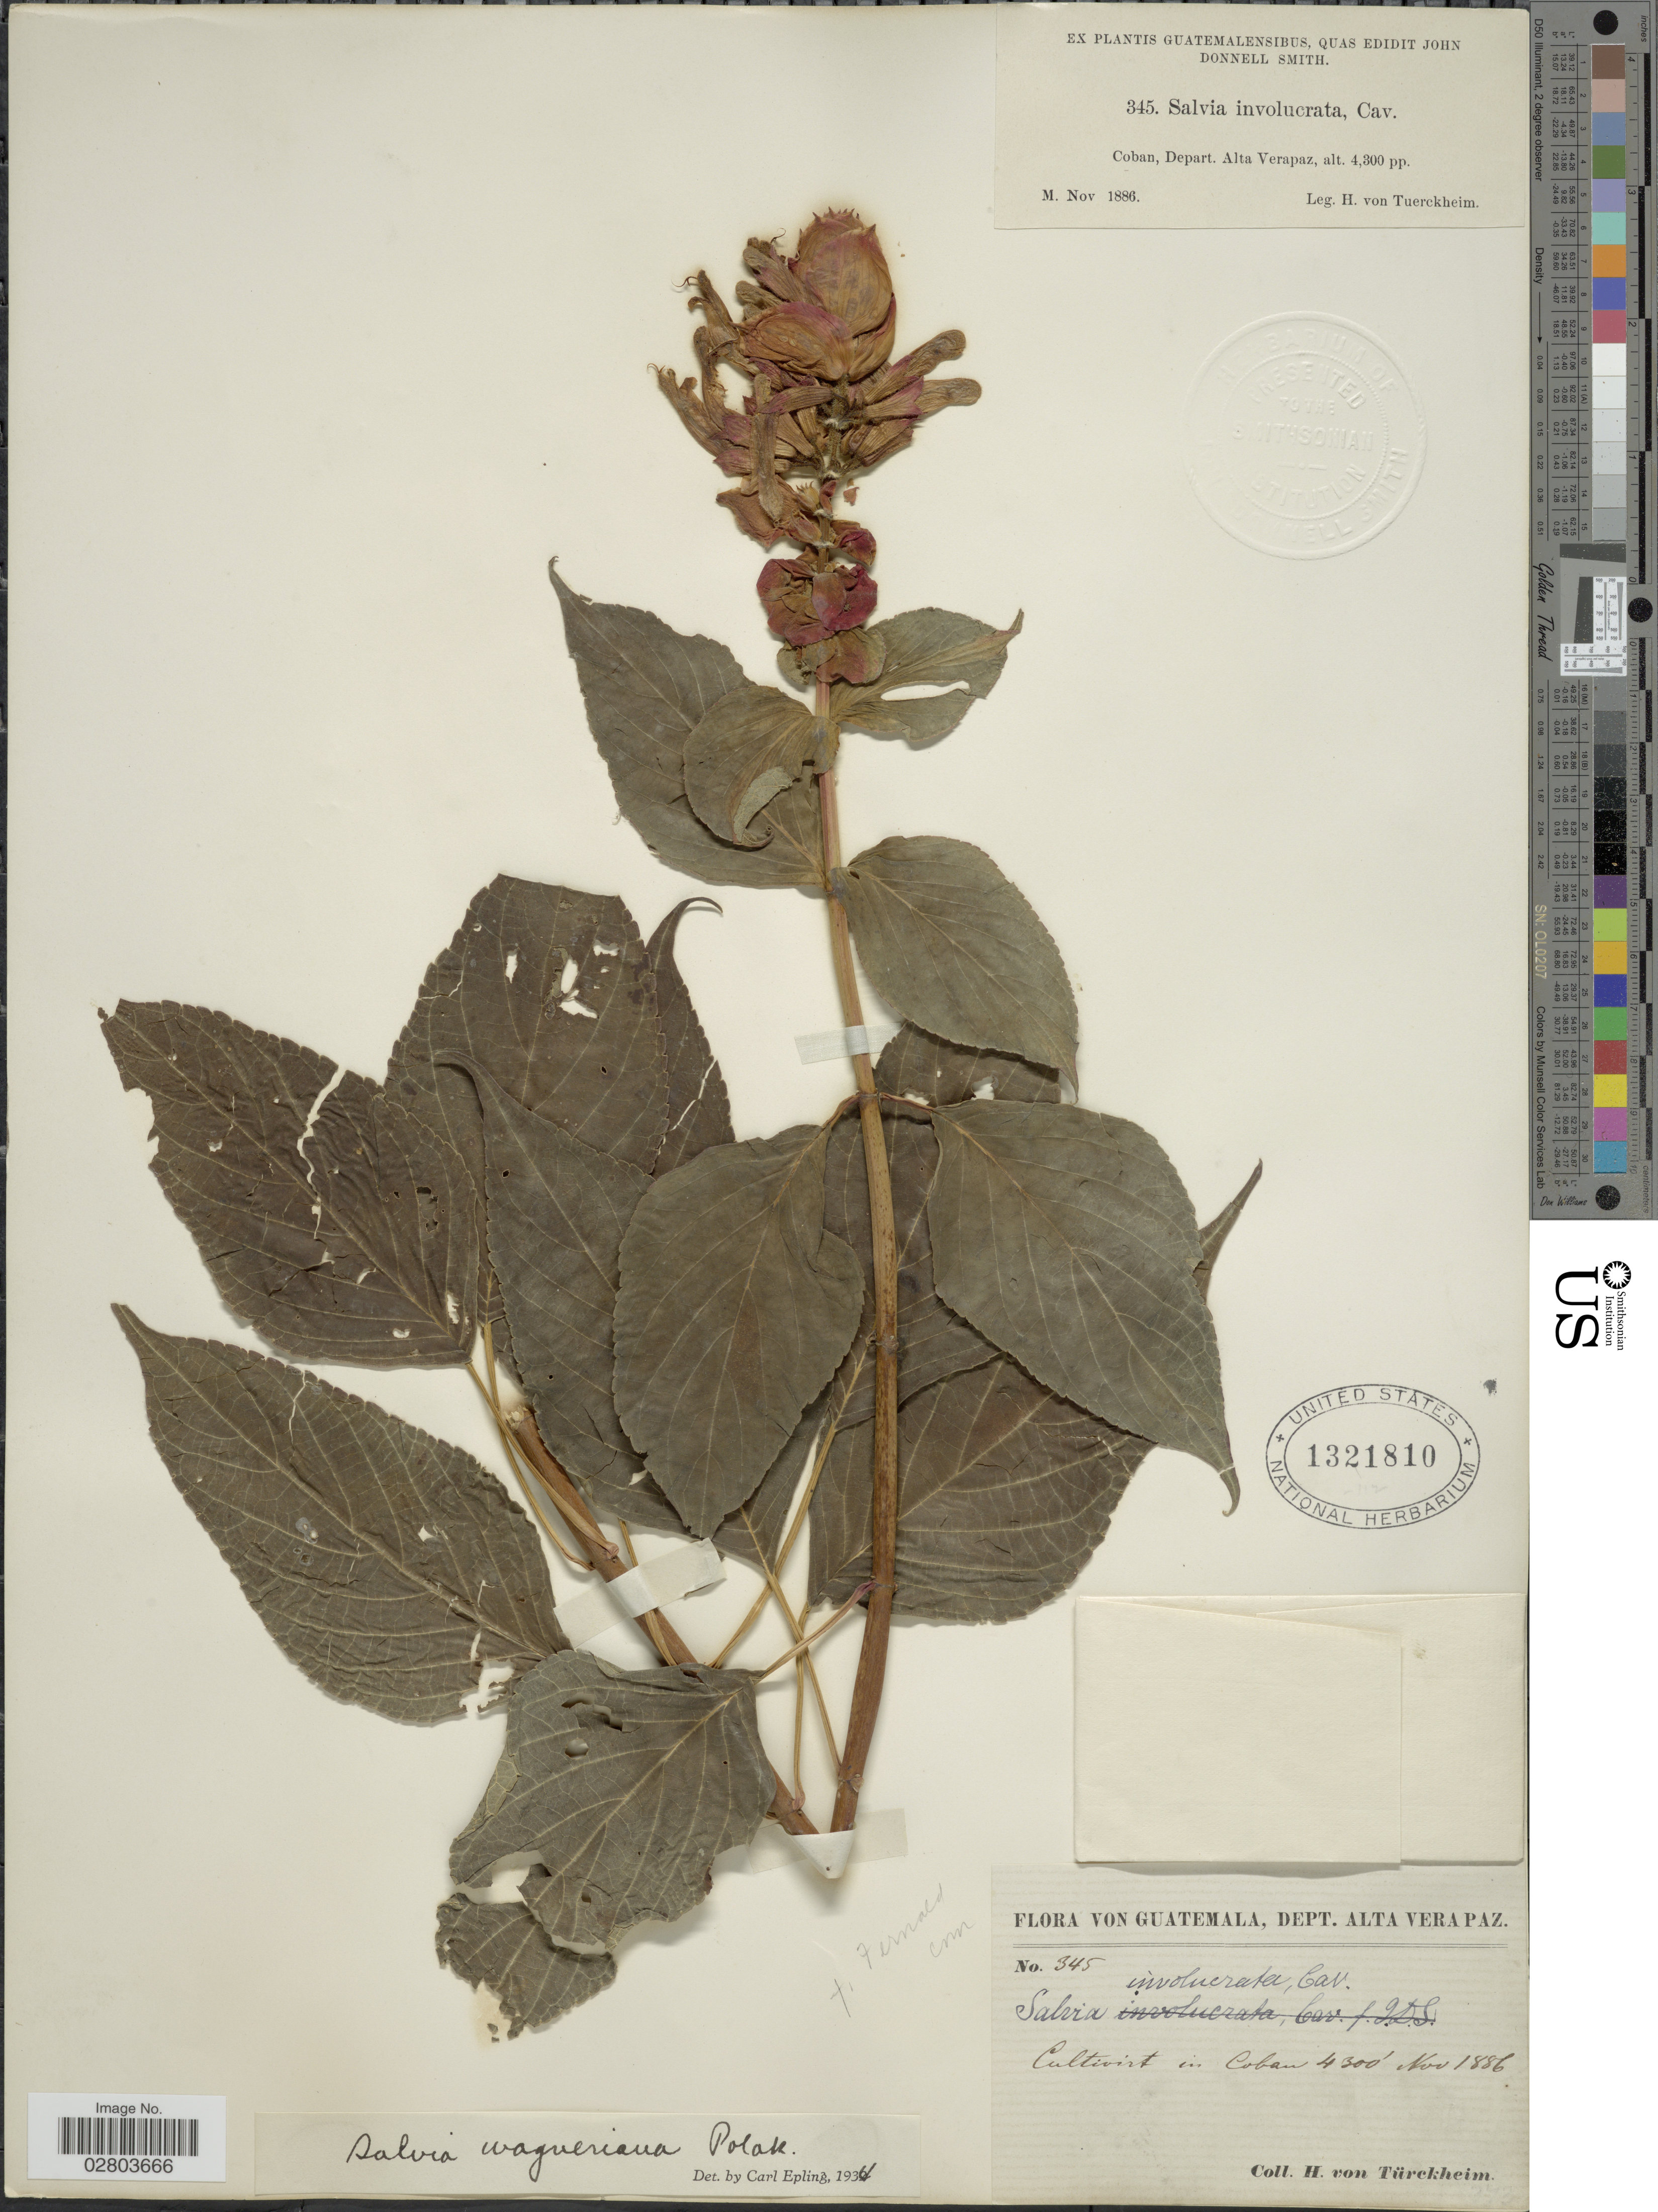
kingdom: Plantae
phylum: Tracheophyta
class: Magnoliopsida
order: Lamiales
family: Lamiaceae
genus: Salvia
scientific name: Salvia wagneriana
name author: Pol.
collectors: H. von Türckheim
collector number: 345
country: Guatemala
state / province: Alta Verapaz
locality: Dept. Alta Verapaz, in Coban.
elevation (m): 1311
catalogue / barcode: US 1321810